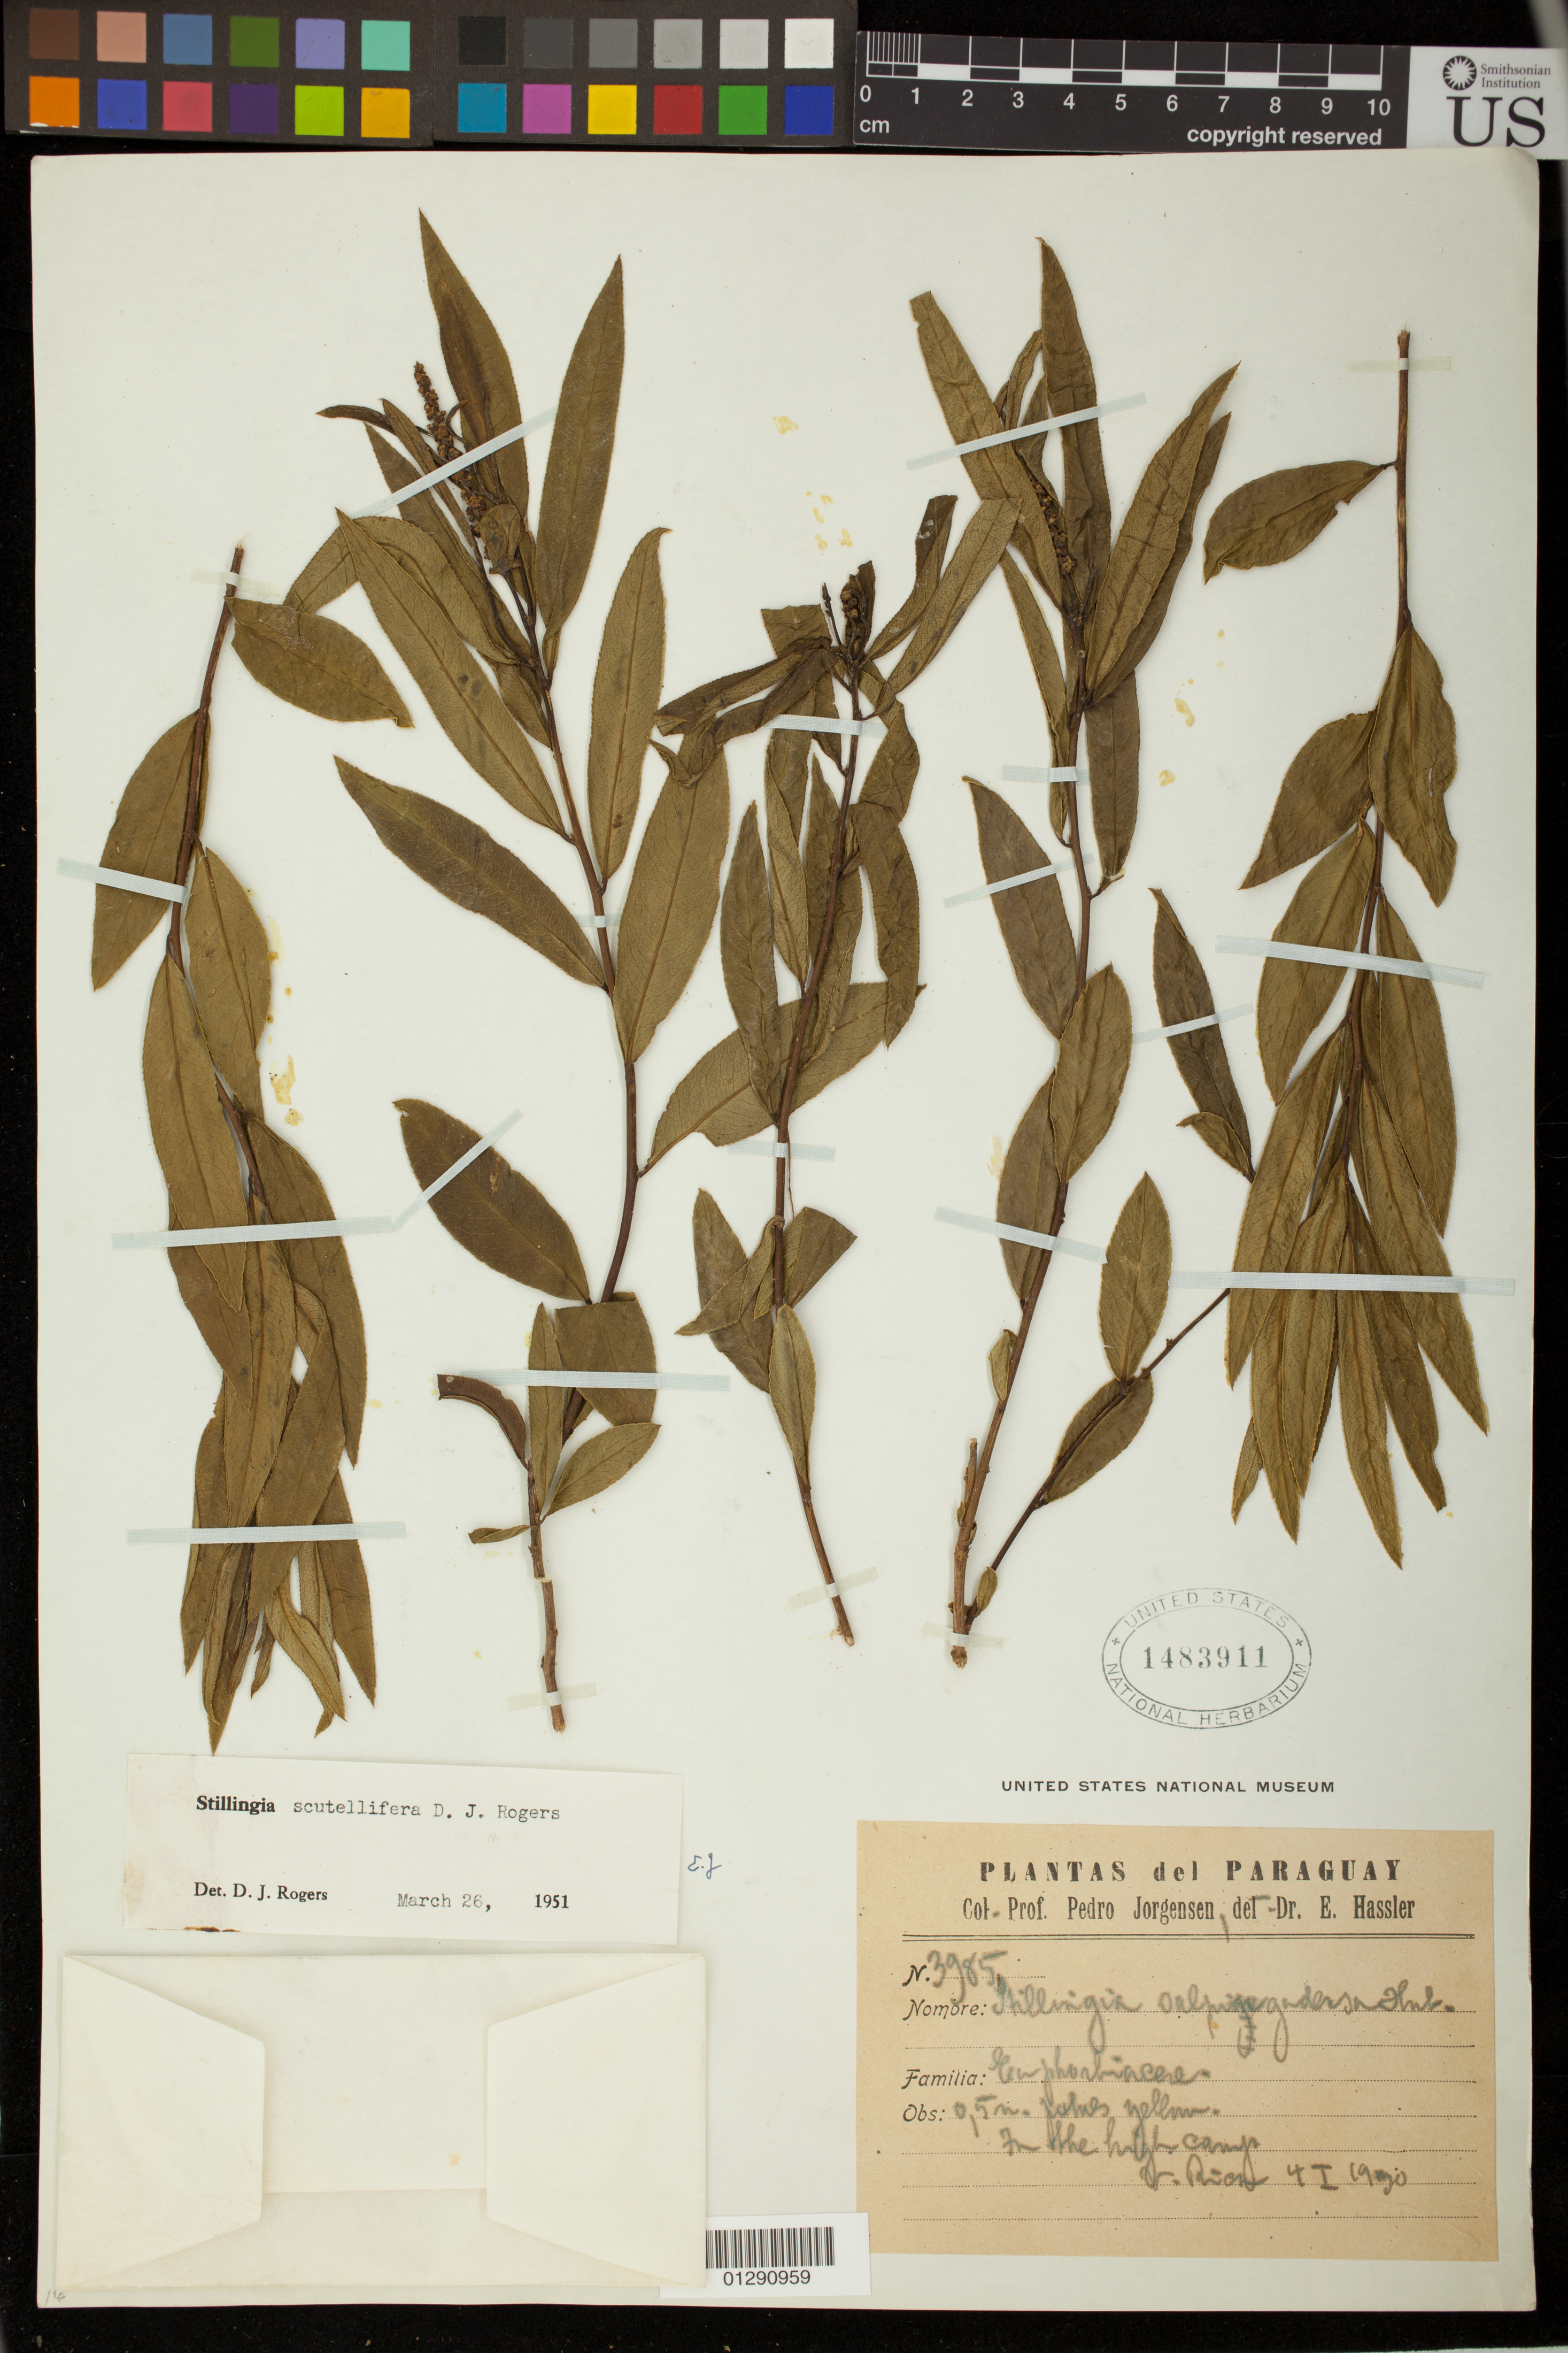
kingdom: Plantae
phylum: Tracheophyta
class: Magnoliopsida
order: Malpighiales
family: Euphorbiaceae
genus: Stillingia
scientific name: Stillingia scutellifera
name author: D.J. Rogers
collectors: P. Jorgensen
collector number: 3985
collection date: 1910-01-04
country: Paraguay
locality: In the high camp.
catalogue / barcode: US 1483911